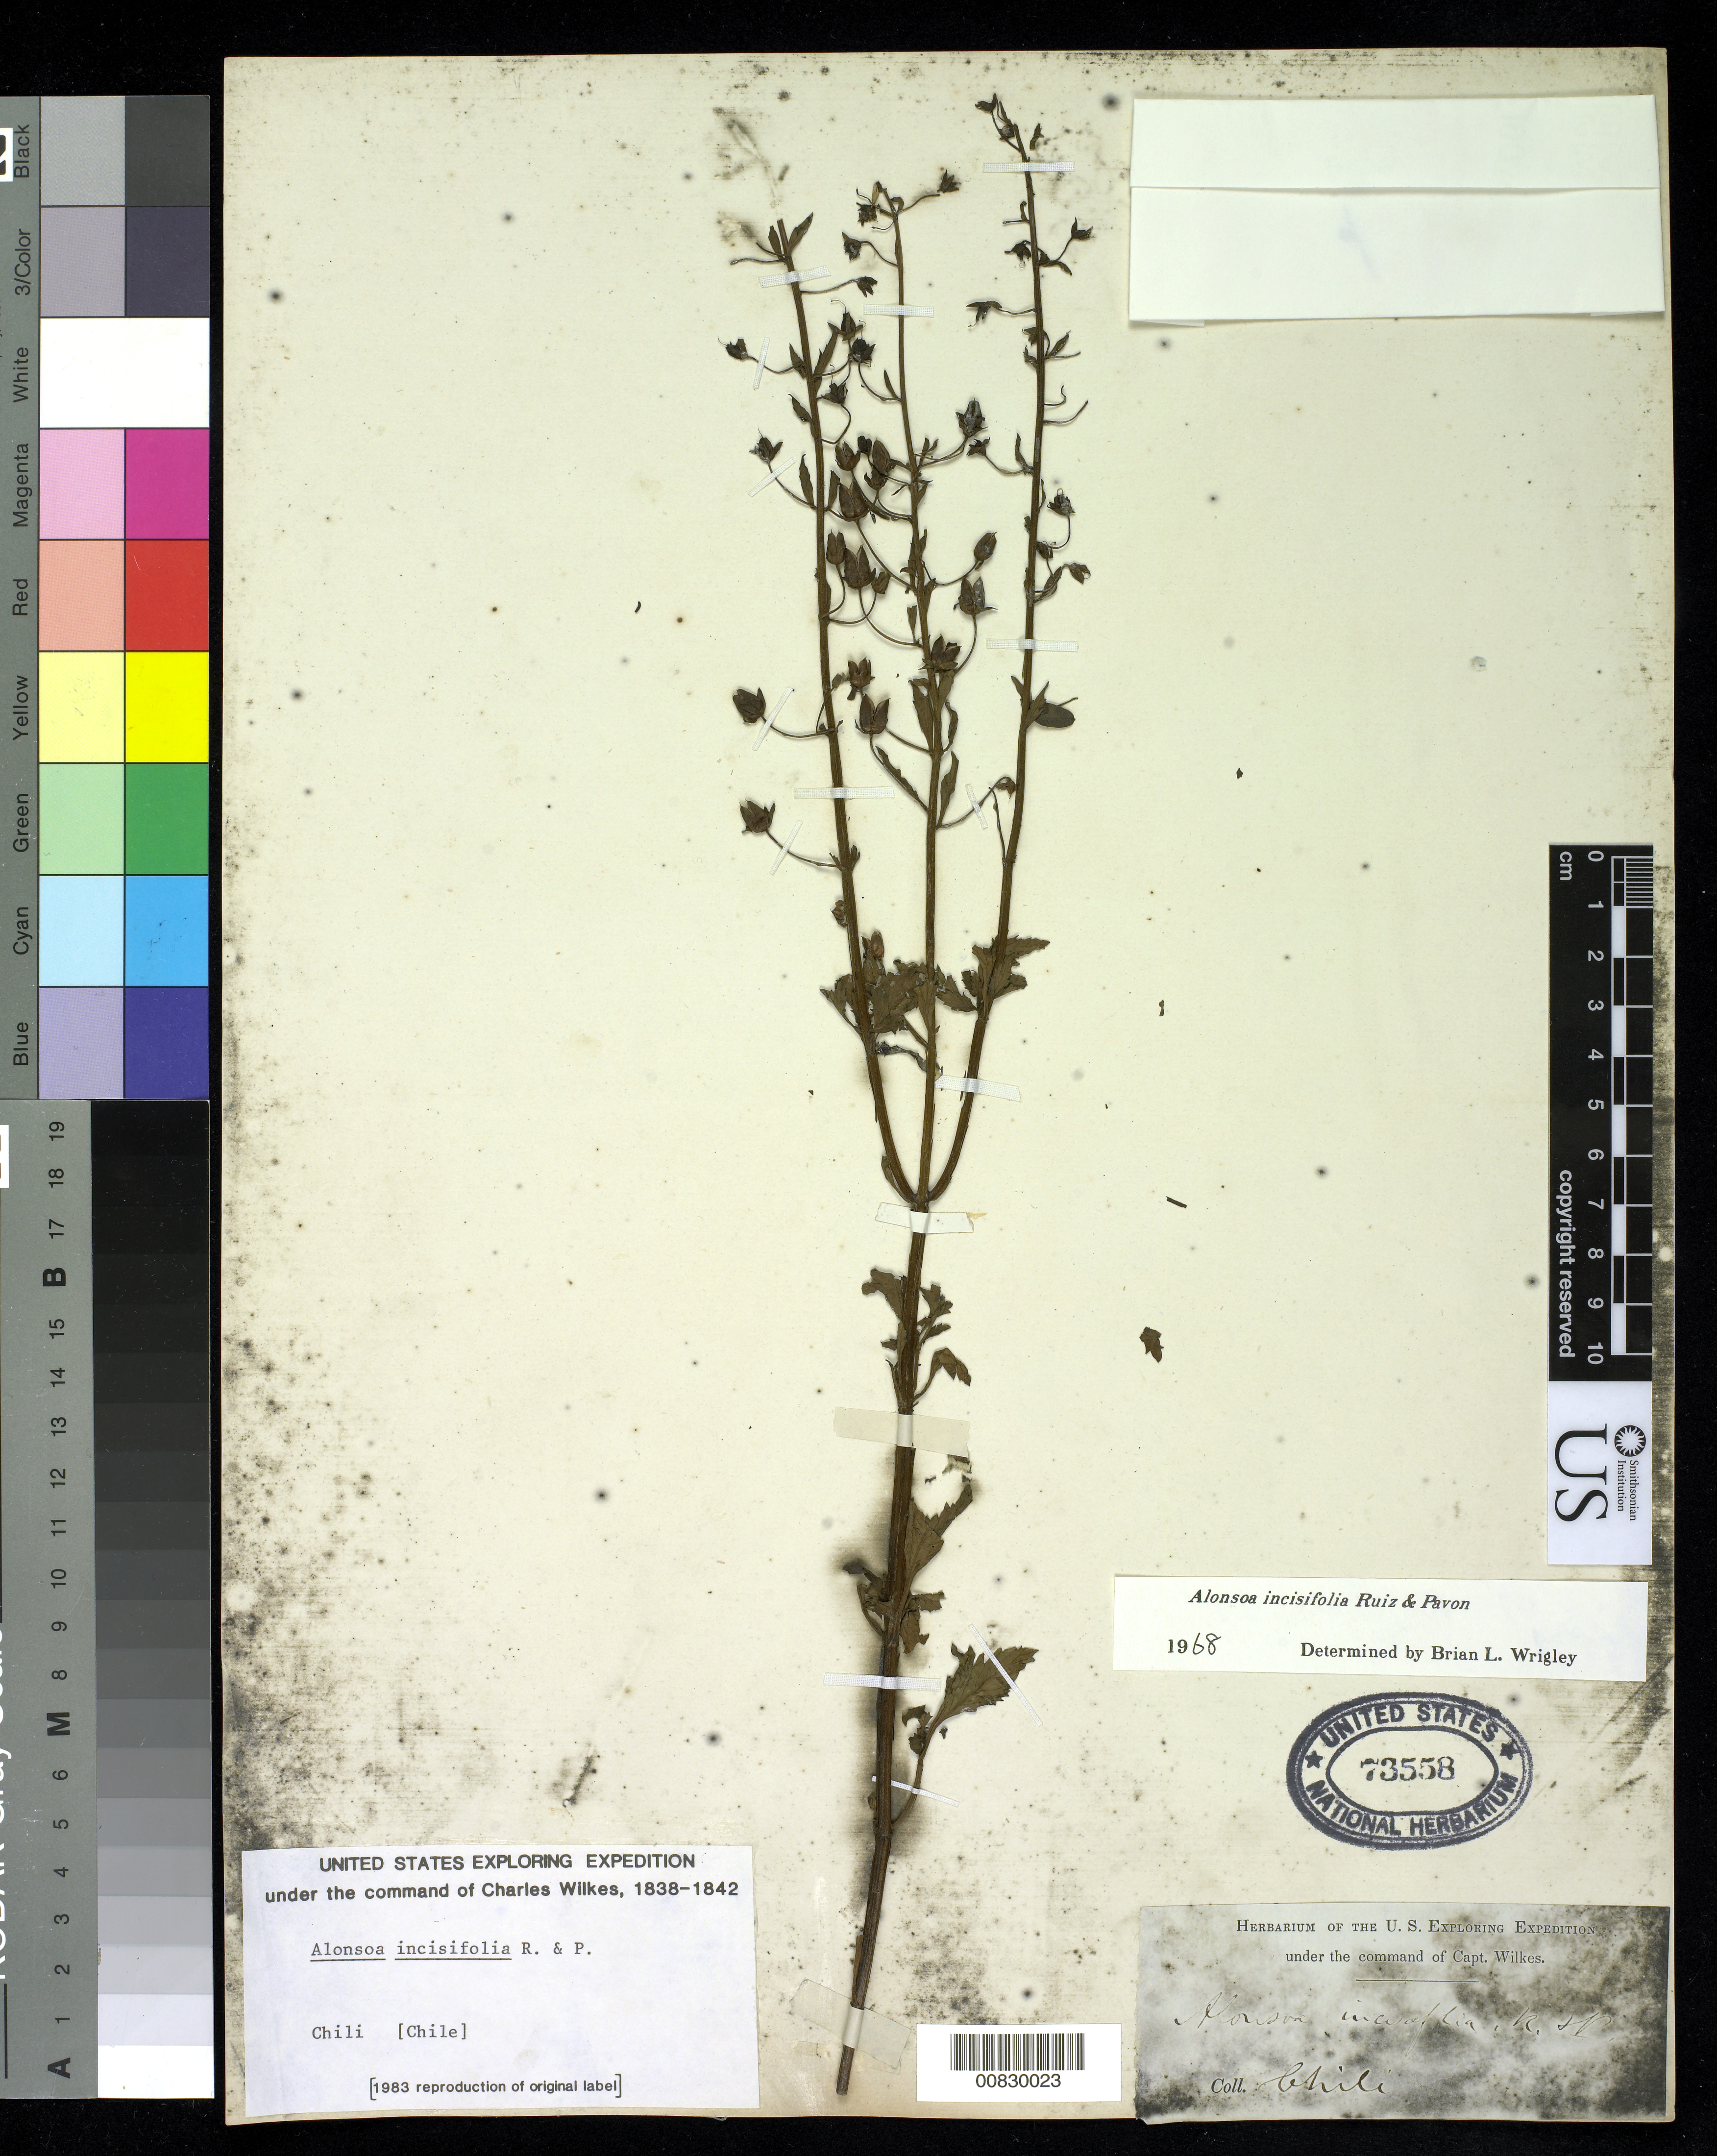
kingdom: Plantae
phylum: Tracheophyta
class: Magnoliopsida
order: Lamiales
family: Scrophulariaceae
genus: Alonsoa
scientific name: Alonsoa incisifolia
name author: Ruiz & Pav.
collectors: Wilkes Explor. Exped.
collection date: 1838/1842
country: Chile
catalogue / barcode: US 73558